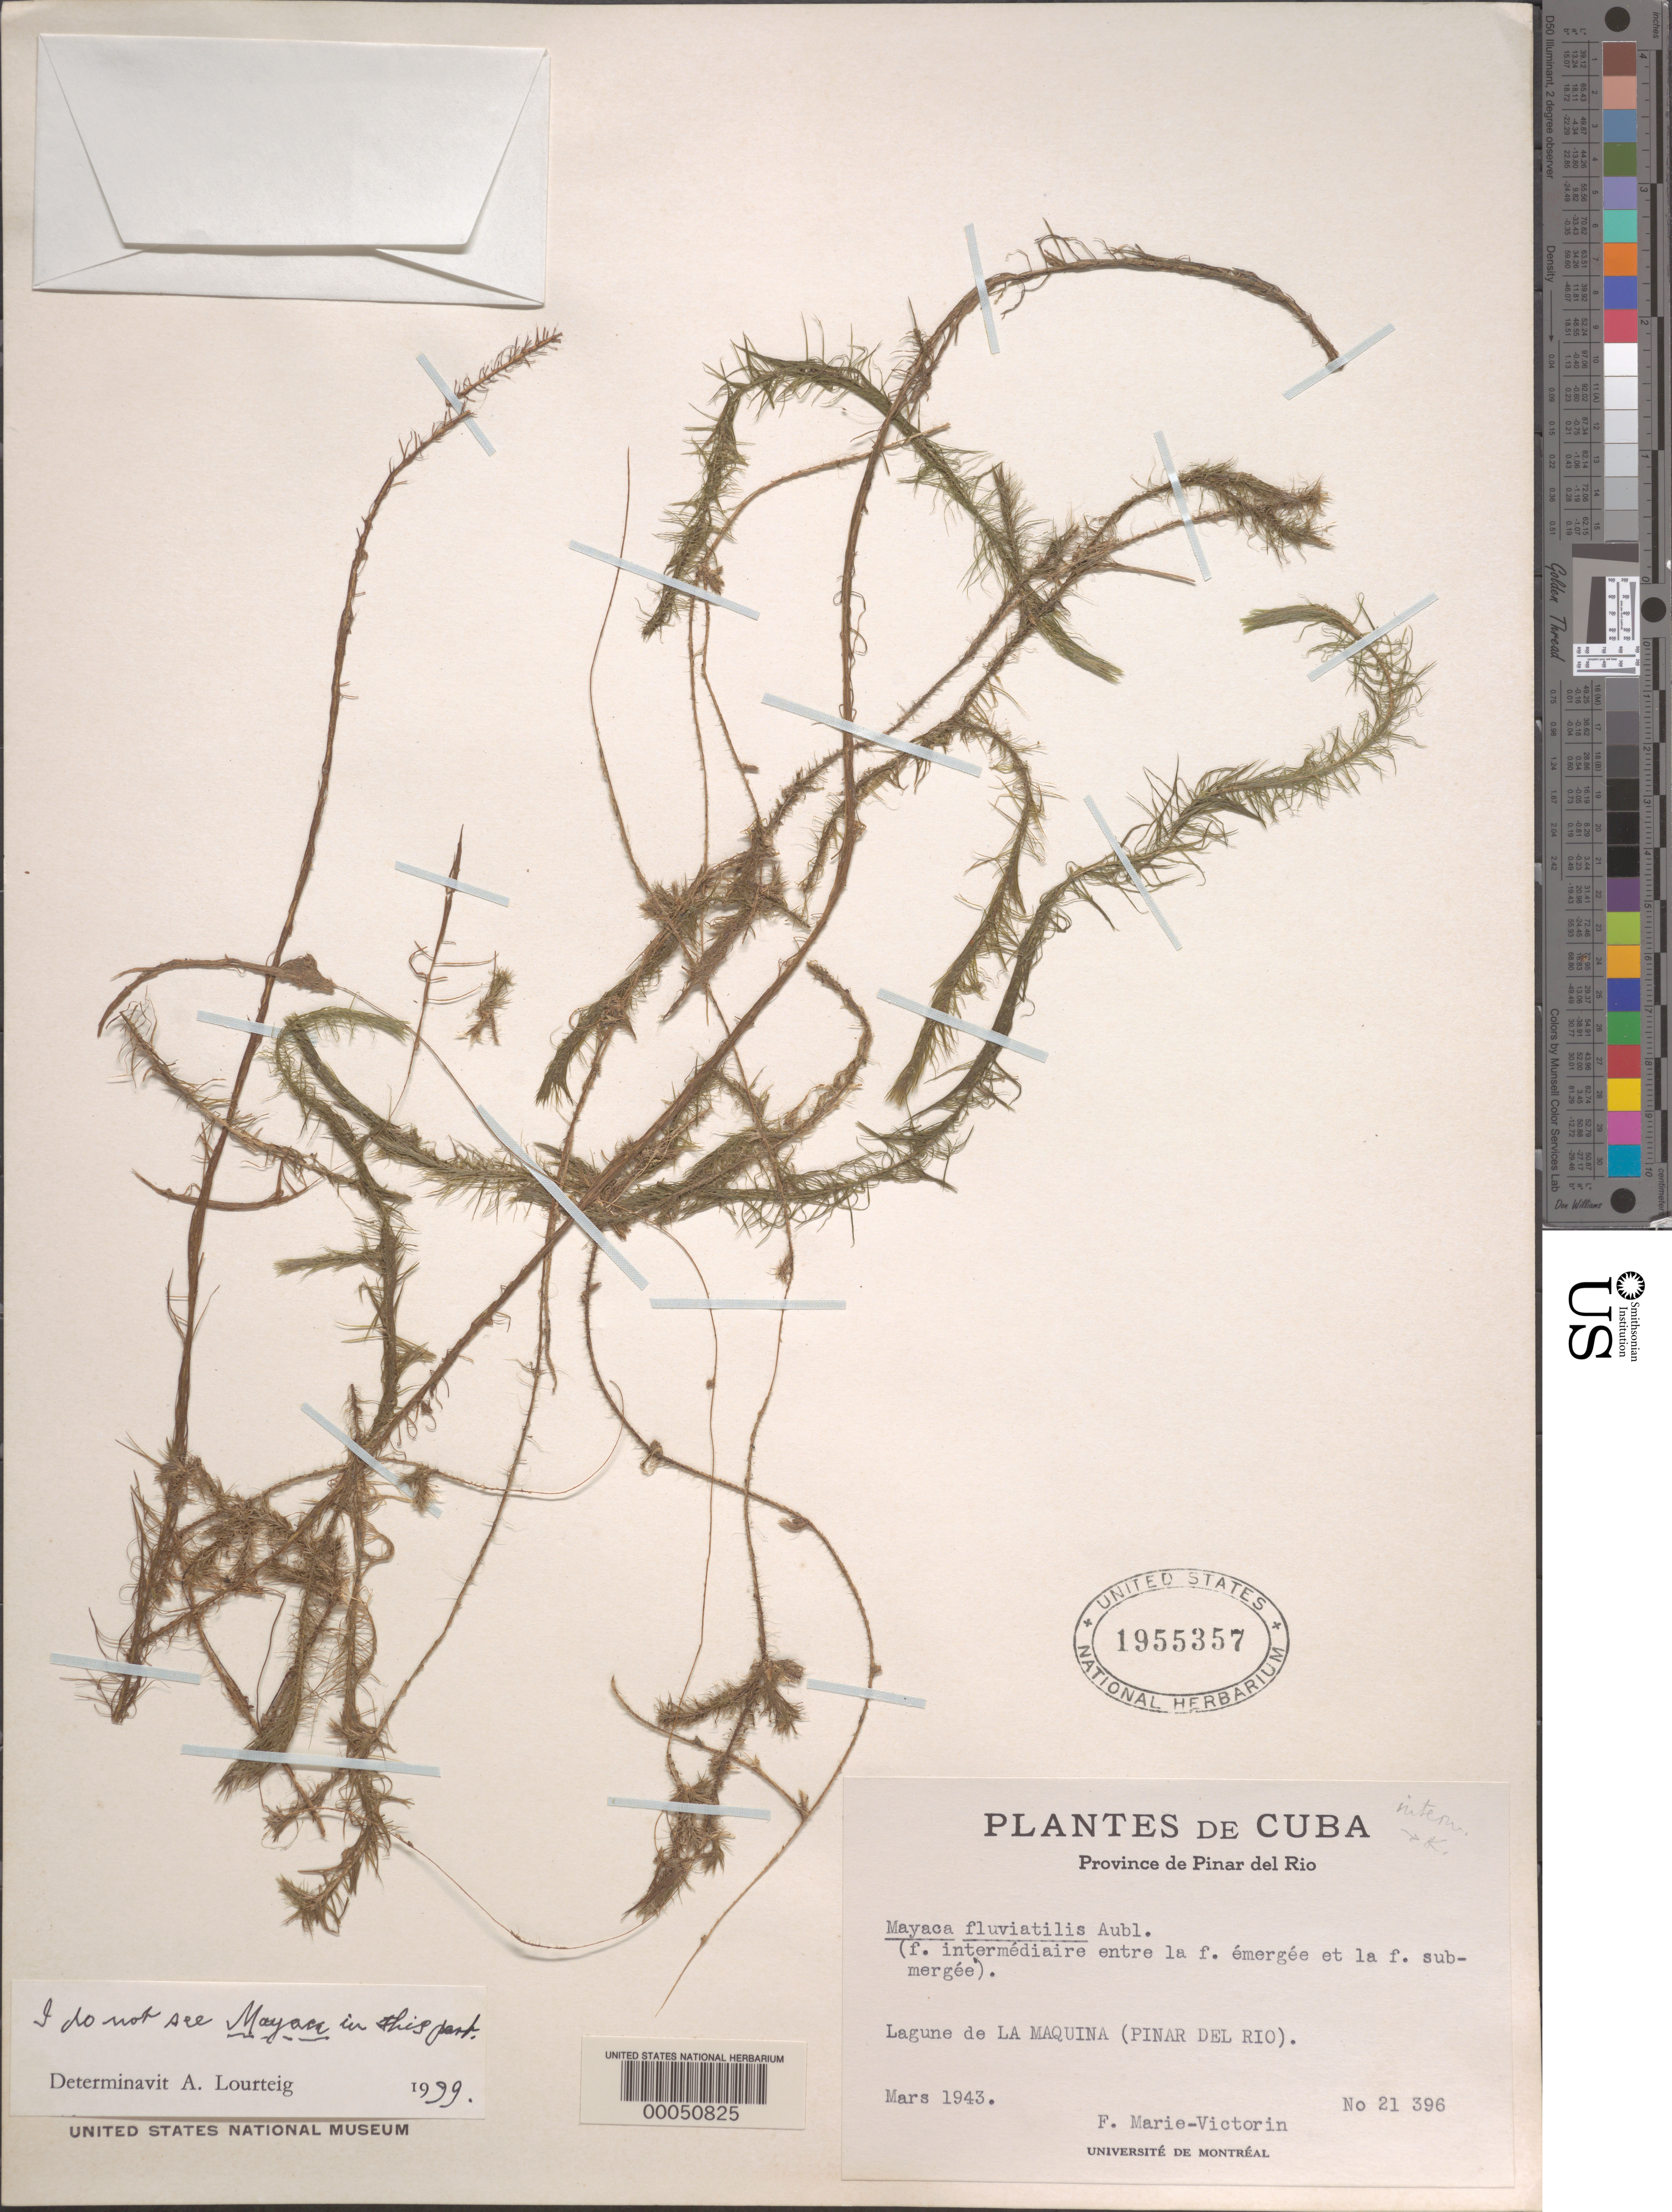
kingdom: Plantae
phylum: Tracheophyta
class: Liliopsida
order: Poales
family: Mayacaceae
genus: Mayaca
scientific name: Mayaca fluviatilis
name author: Aubl.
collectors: Fr. Marie-Victorin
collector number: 21396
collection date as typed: Mar 1943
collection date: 1943-03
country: Cuba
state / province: Pinar del Río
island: Greater Antilles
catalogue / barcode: US 1955357